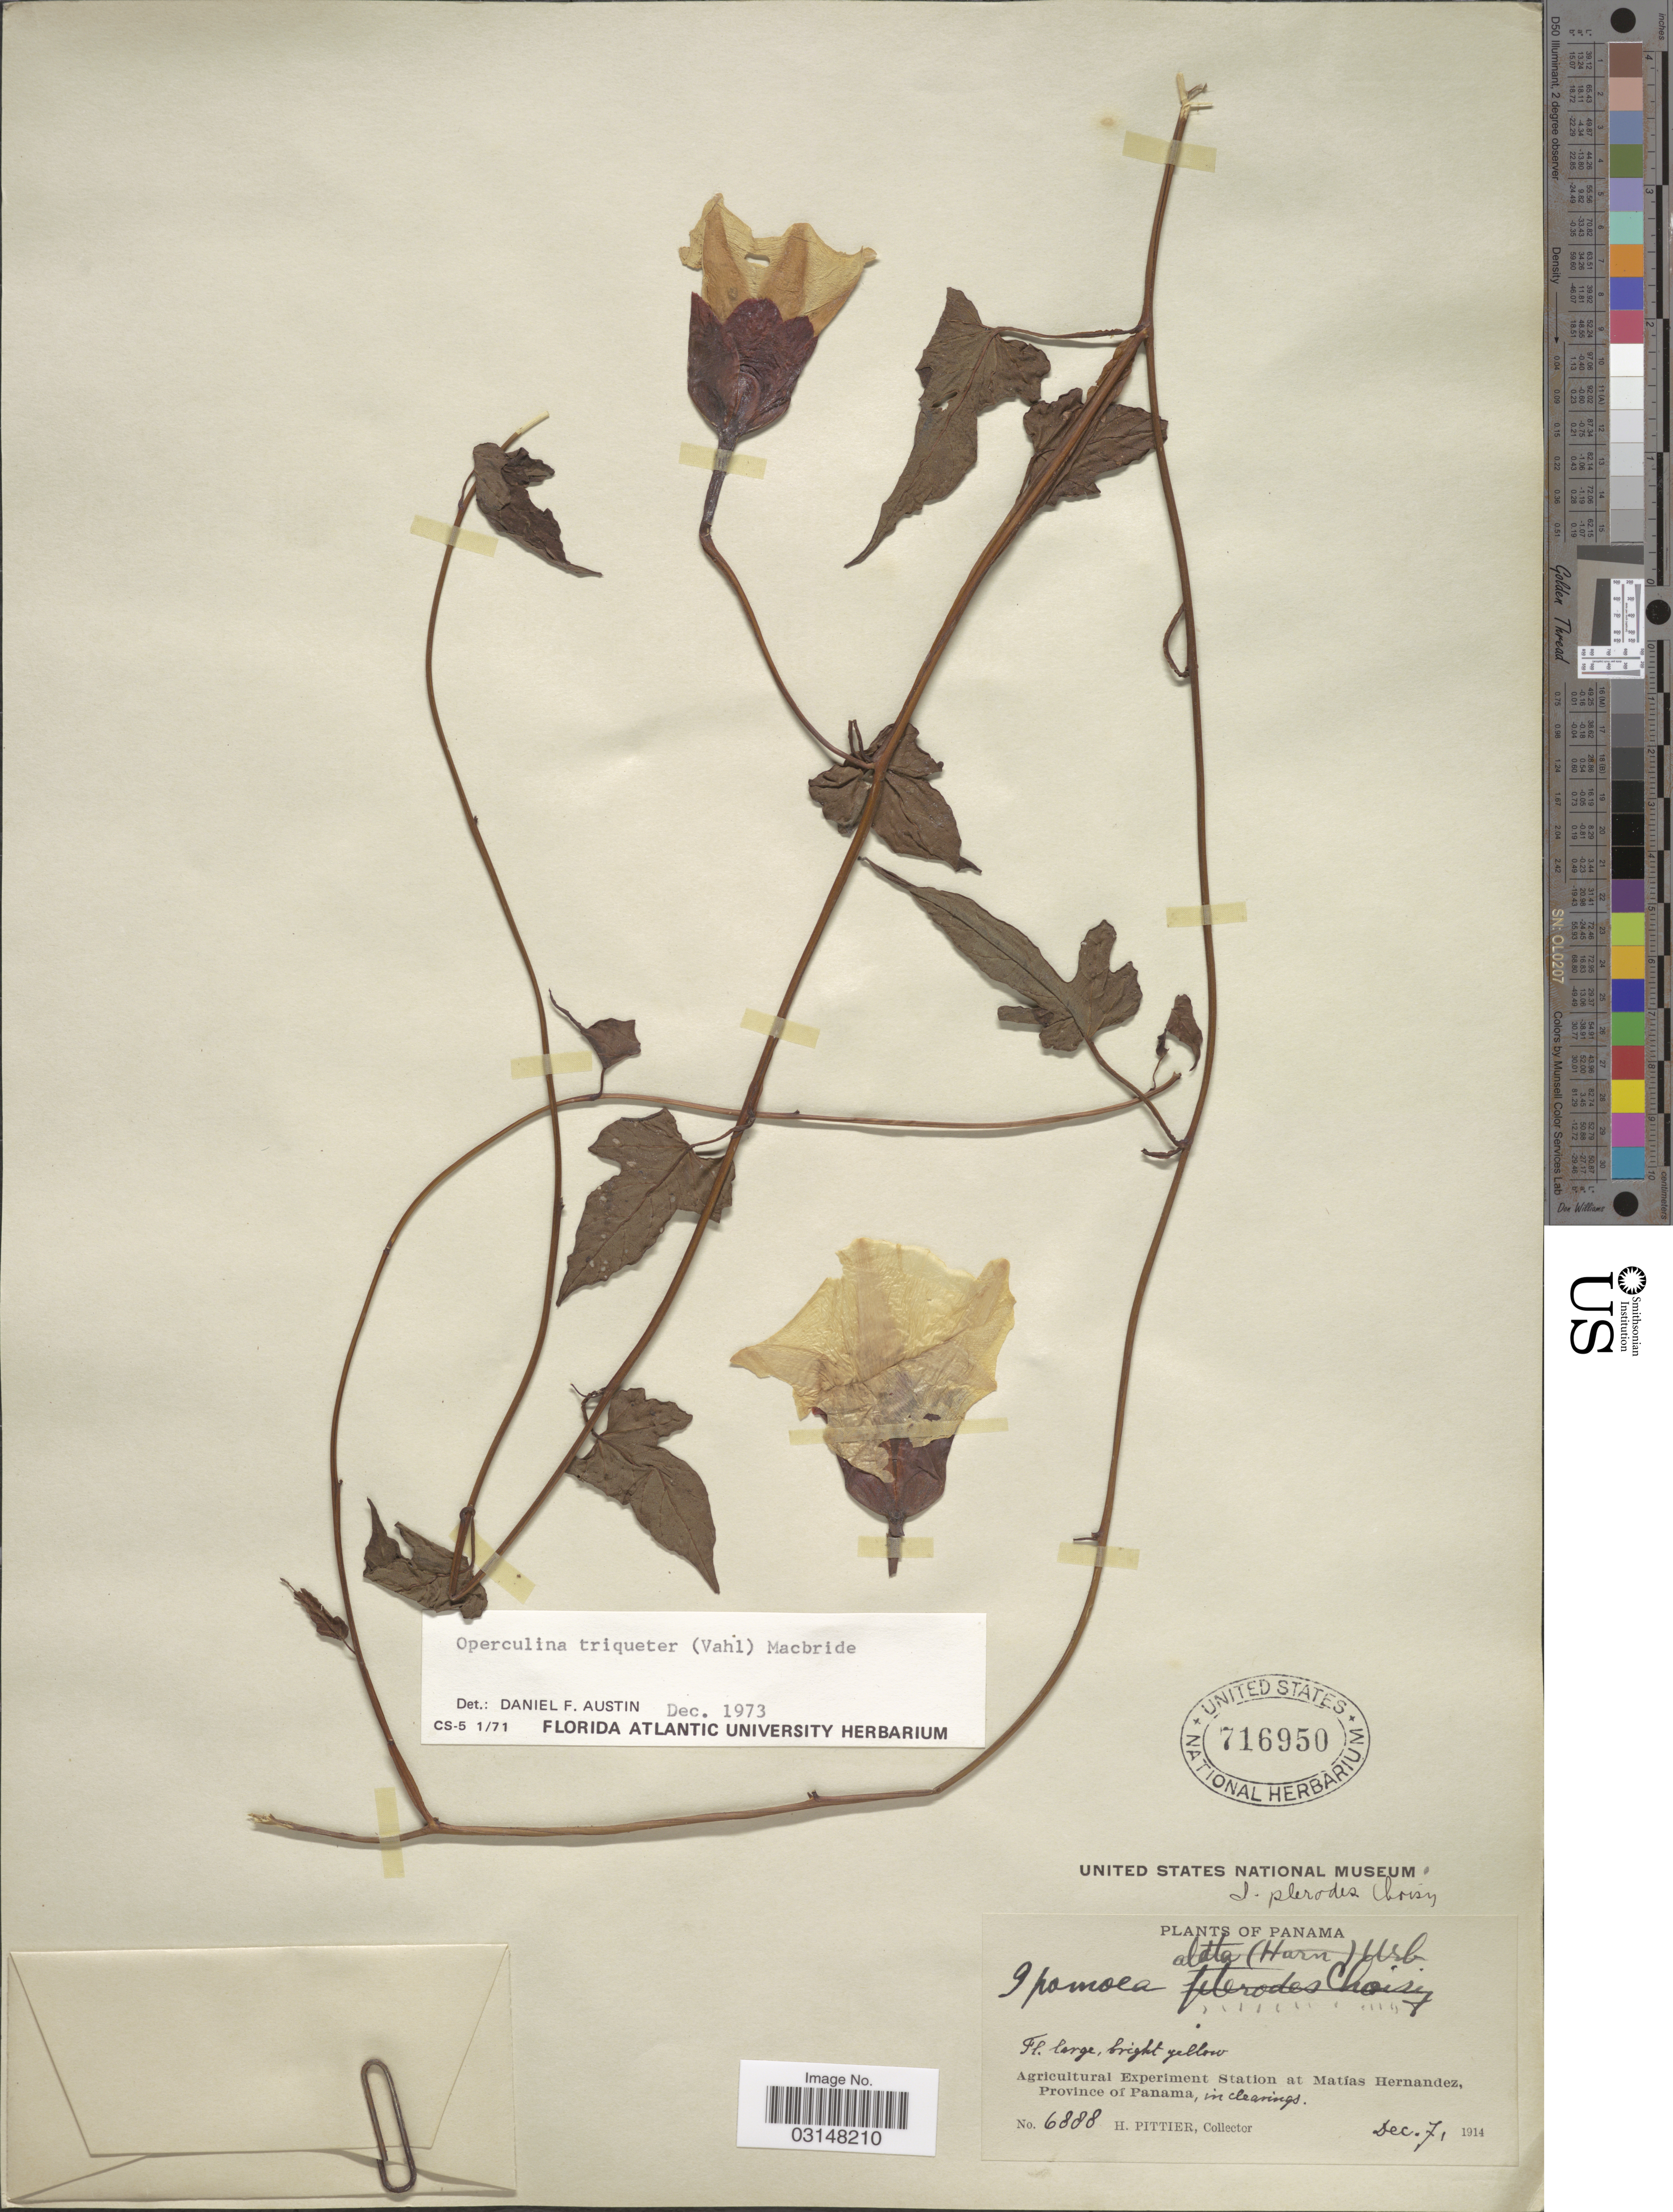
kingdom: Plantae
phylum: Tracheophyta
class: Magnoliopsida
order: Solanales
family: Convolvulaceae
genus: Operculina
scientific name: Operculina alata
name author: (Ham.) Urb.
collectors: H. F. Pittier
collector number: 6888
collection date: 1914-12-07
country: Panama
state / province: Panamá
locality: Agricultural Experiment Station at Matías Hernandez, Province of Panama, in clearings.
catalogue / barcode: US 716950